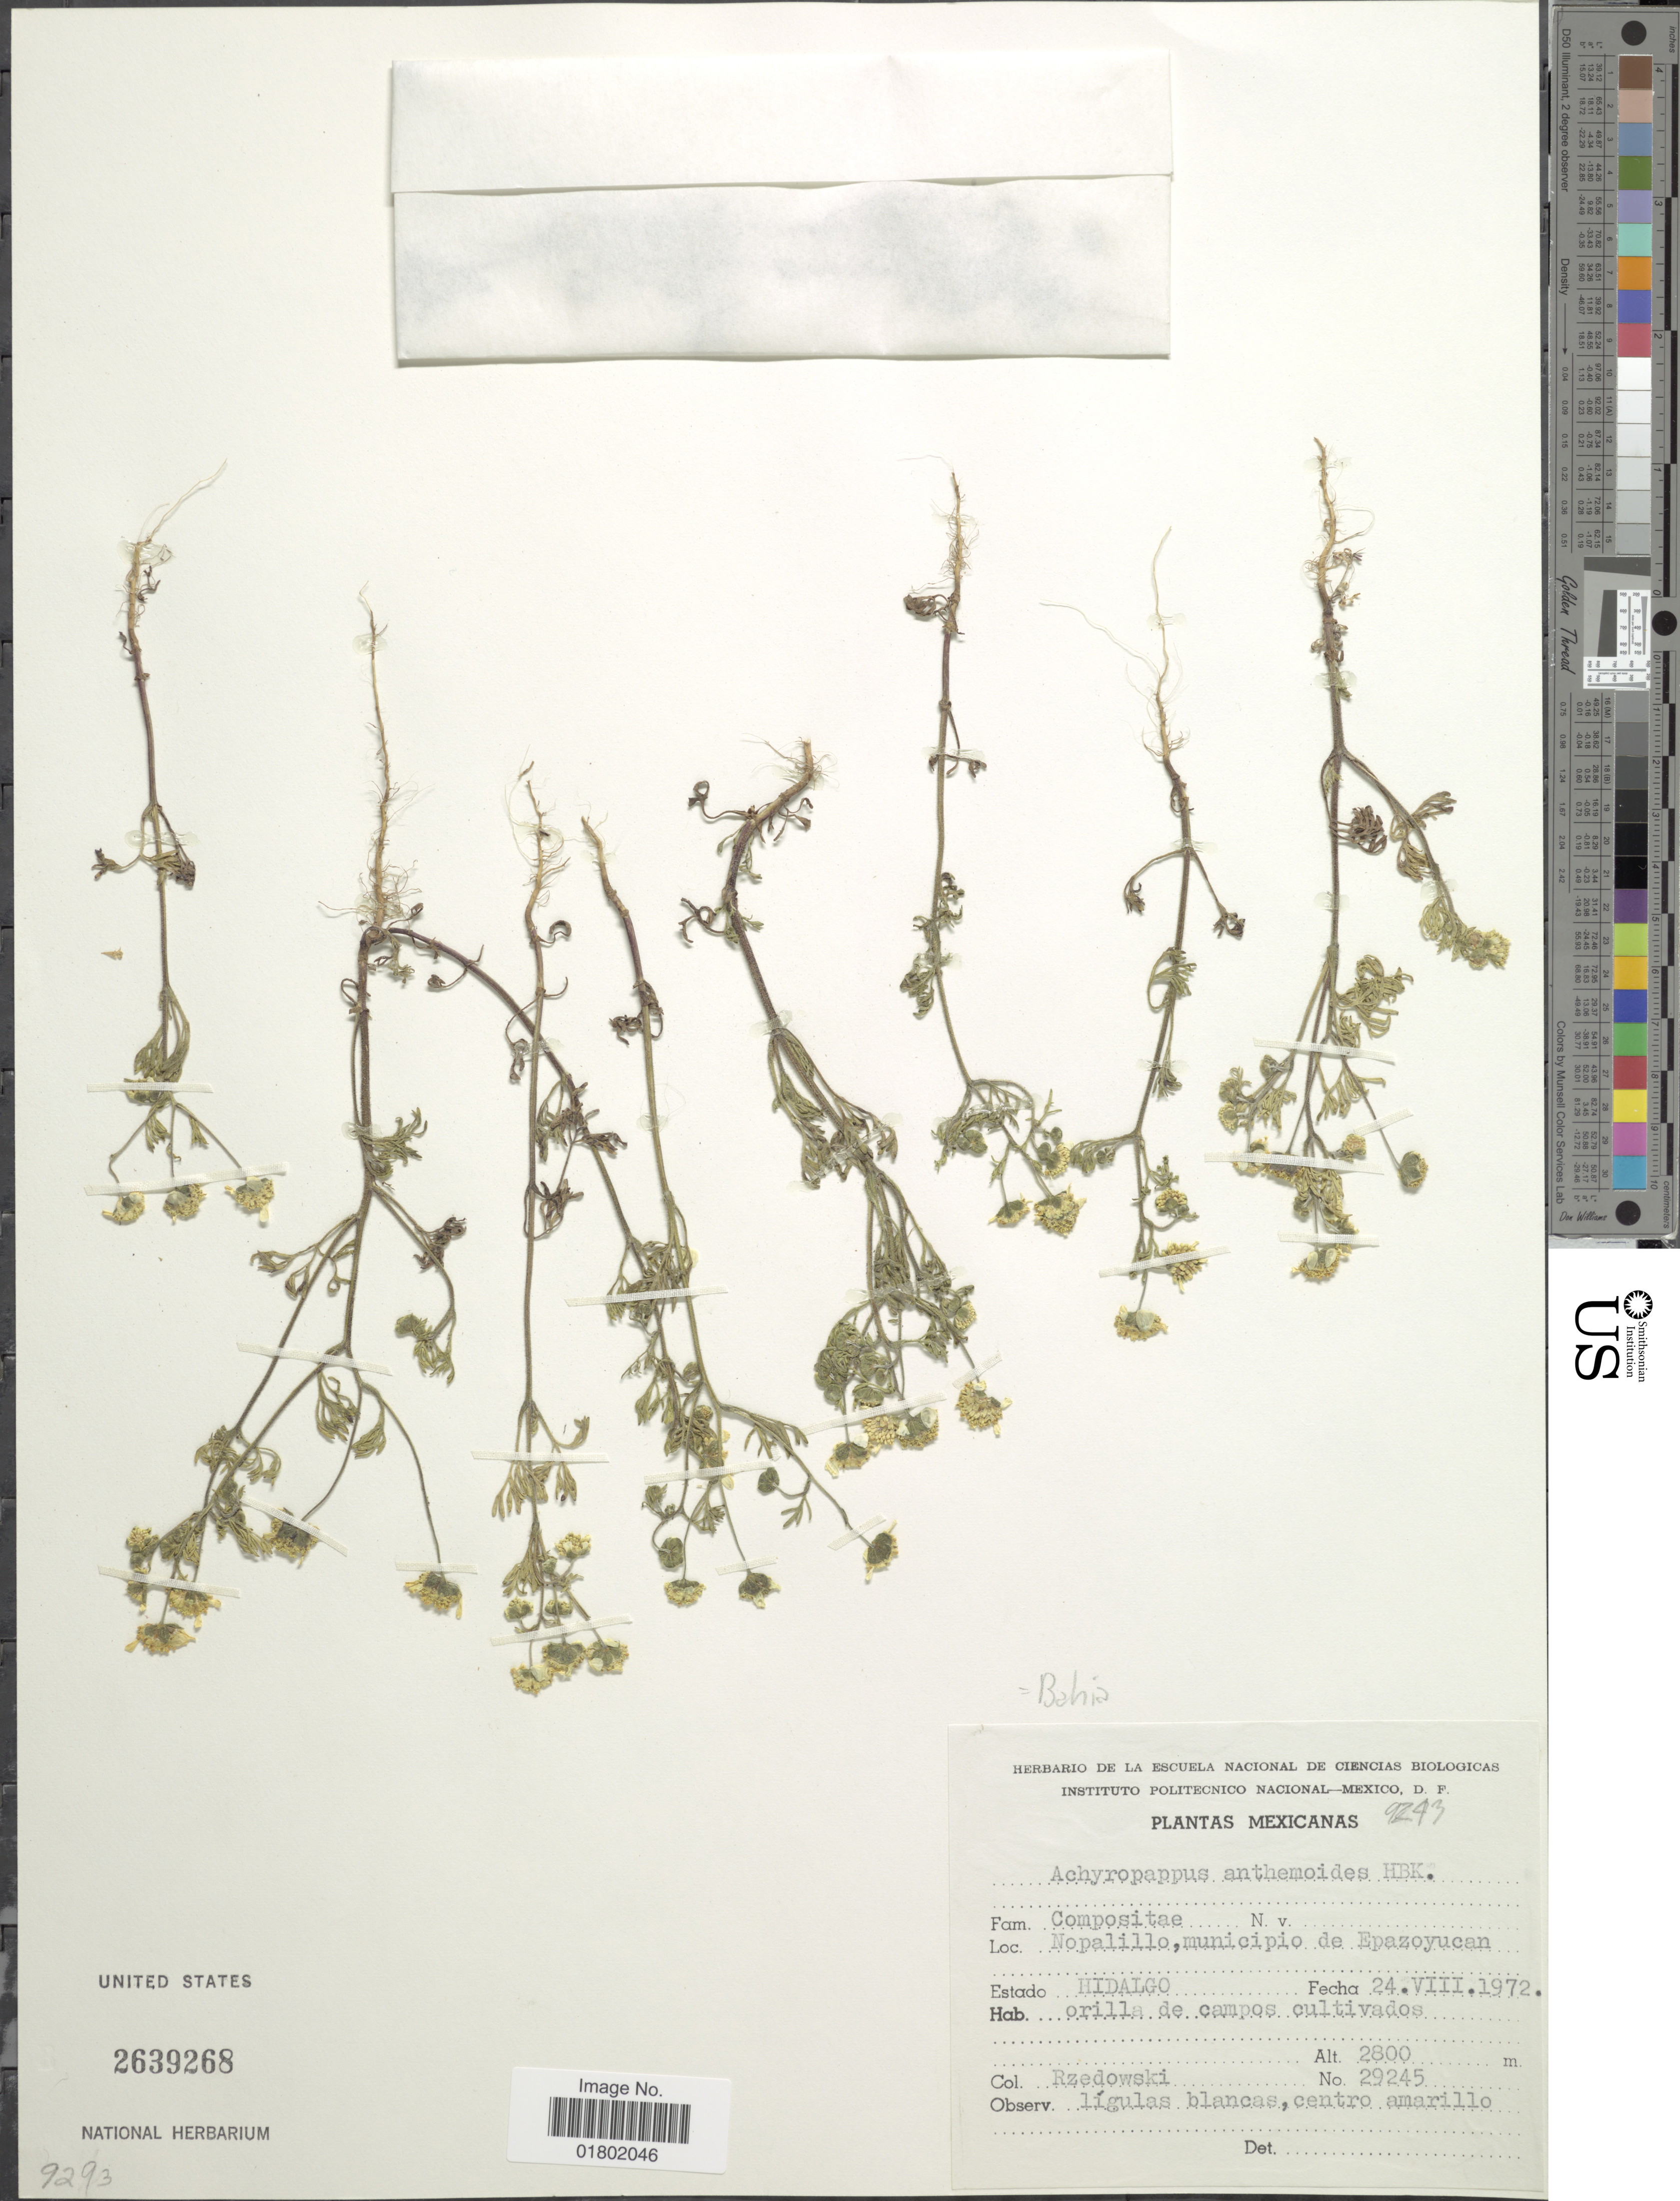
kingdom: Plantae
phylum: Tracheophyta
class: Magnoliopsida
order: Asterales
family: Asteraceae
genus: Bahia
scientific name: Bahia anthemoides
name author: (Kunth) A. Gray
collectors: Rzedowski, --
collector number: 29245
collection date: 1972-08-24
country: Mexico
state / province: Hidalgo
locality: Nopalillo, municipio de Epazoyucan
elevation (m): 2800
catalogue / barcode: US 2639268